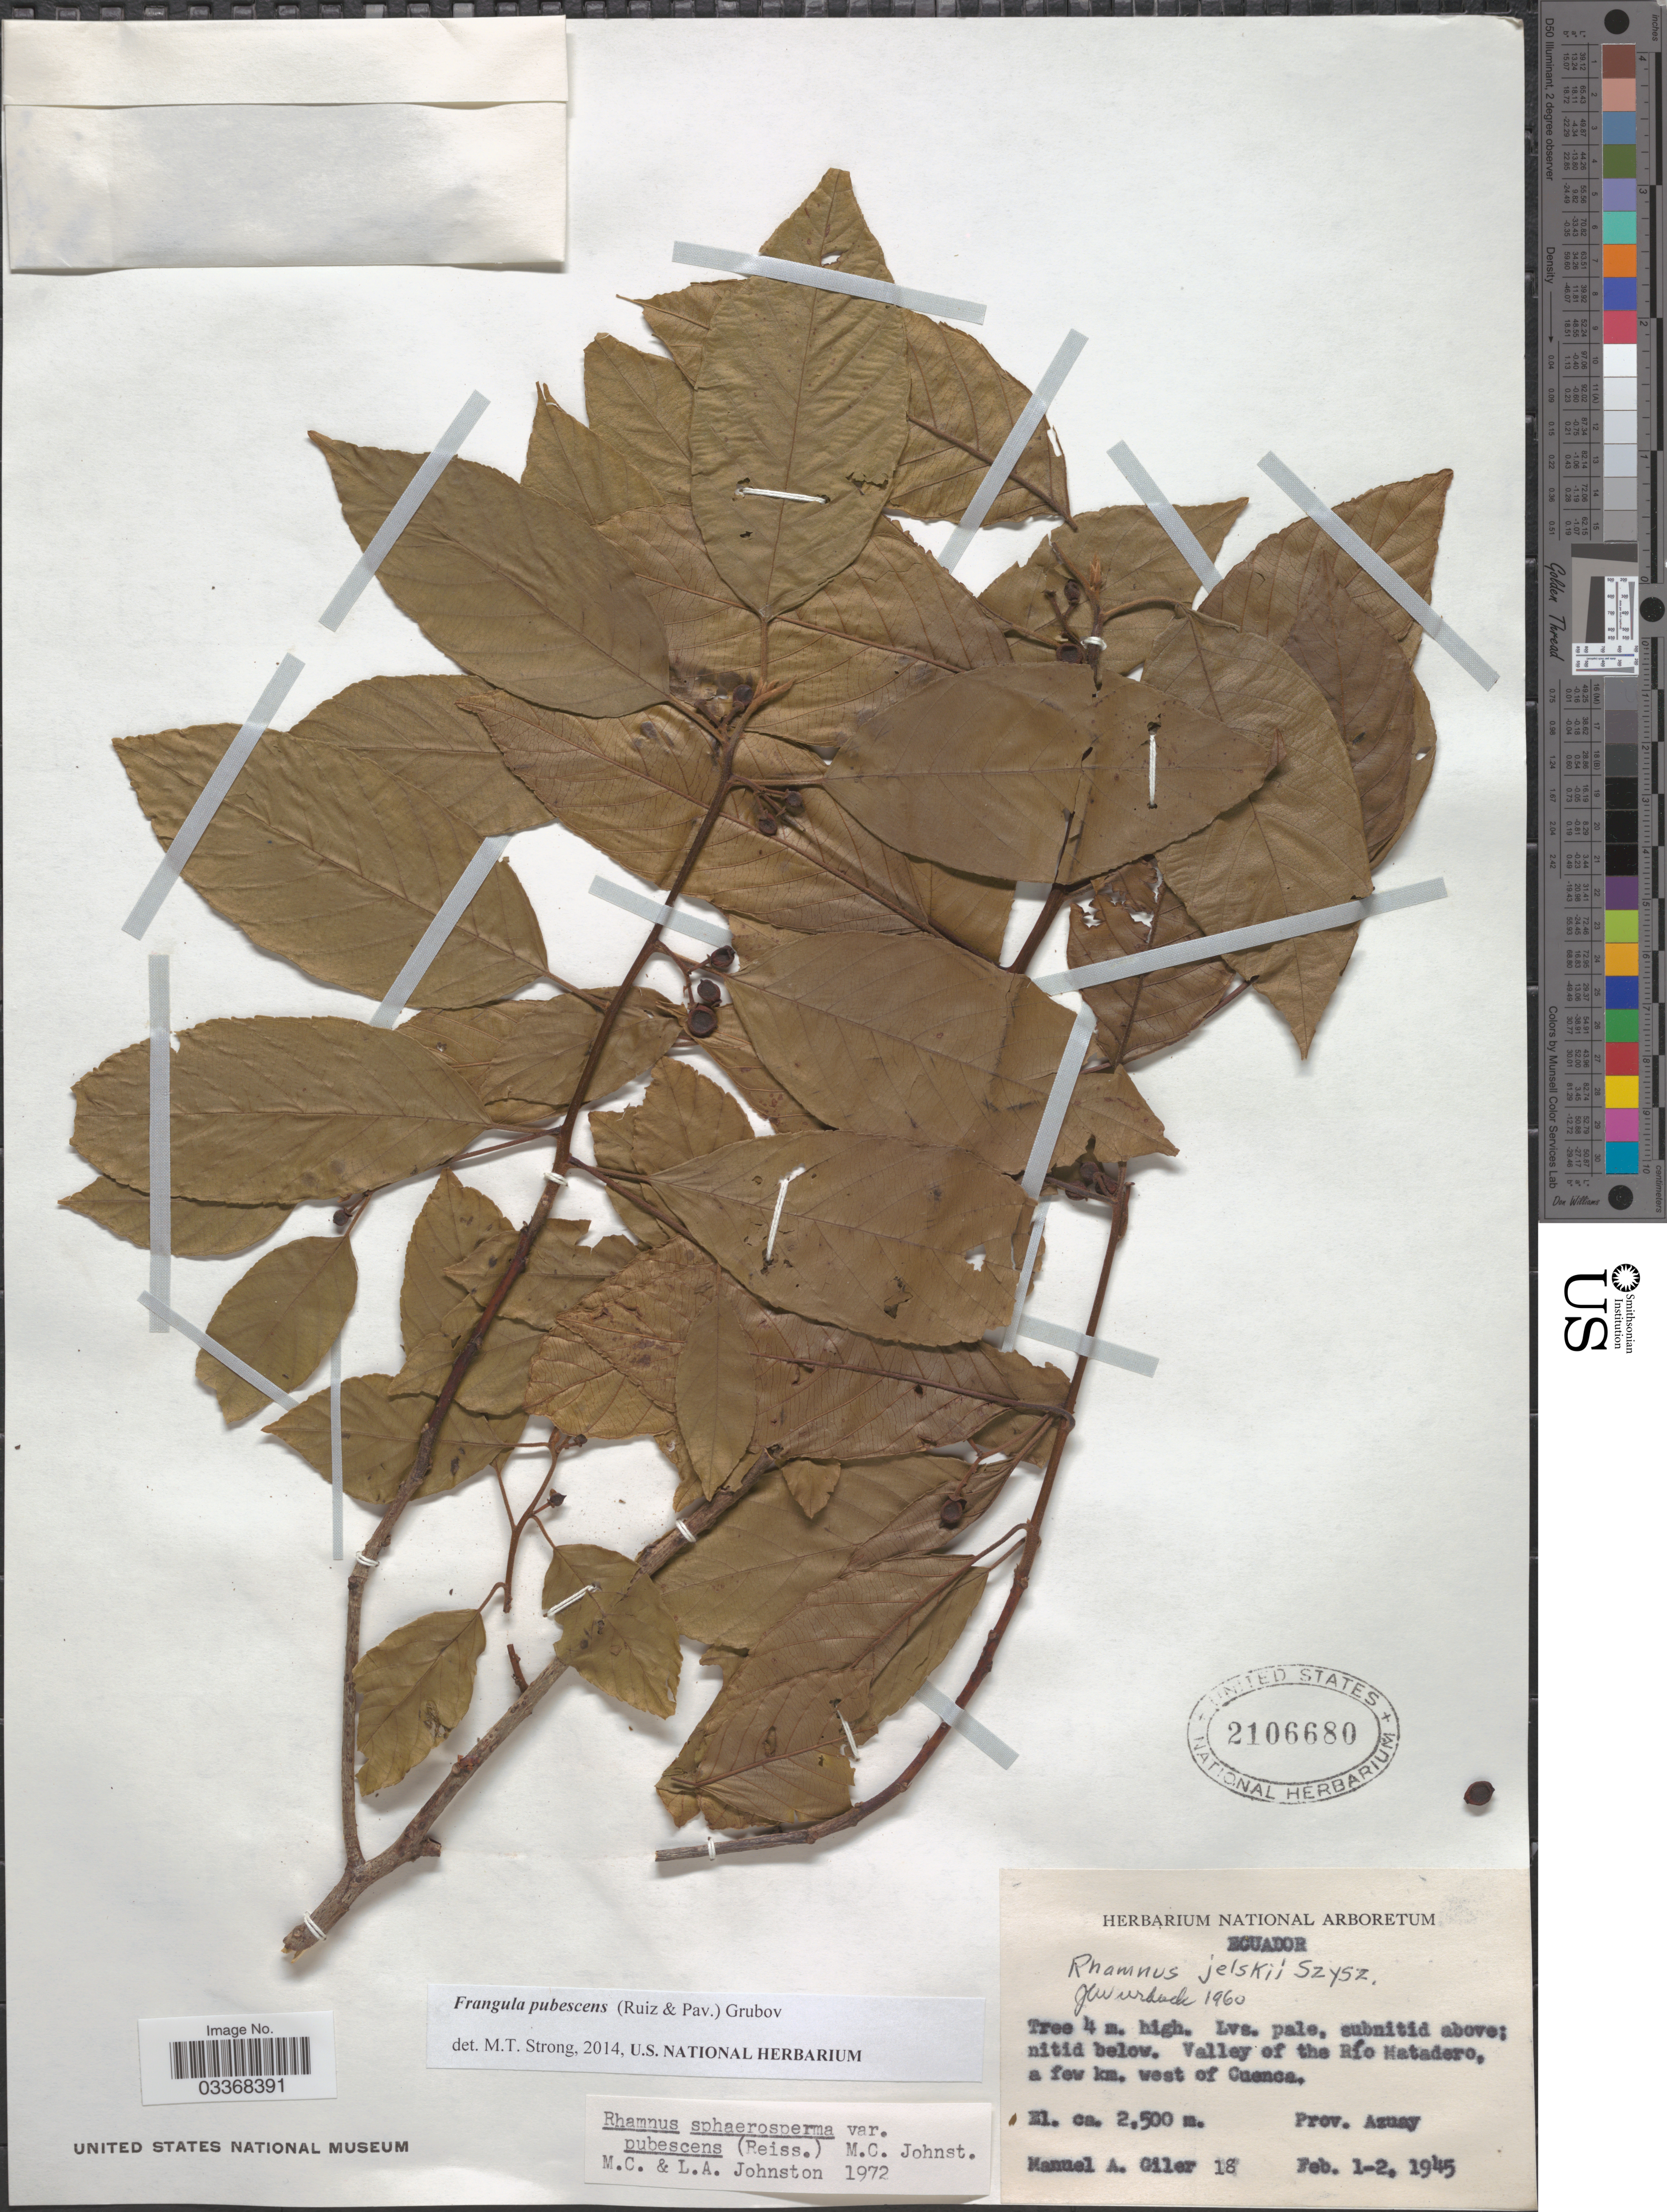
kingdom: Plantae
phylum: Tracheophyta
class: Magnoliopsida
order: Rosales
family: Rhamnaceae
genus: Frangula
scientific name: Frangula pubescens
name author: (Ruiz & Pav.) Grubov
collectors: M. Gíler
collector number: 18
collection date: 1945-02-01/1945-02-02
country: Ecuador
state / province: Azuay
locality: Valle of the Río Matador, a few km. west of Cuenca.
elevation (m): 2500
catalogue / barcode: US 2106680